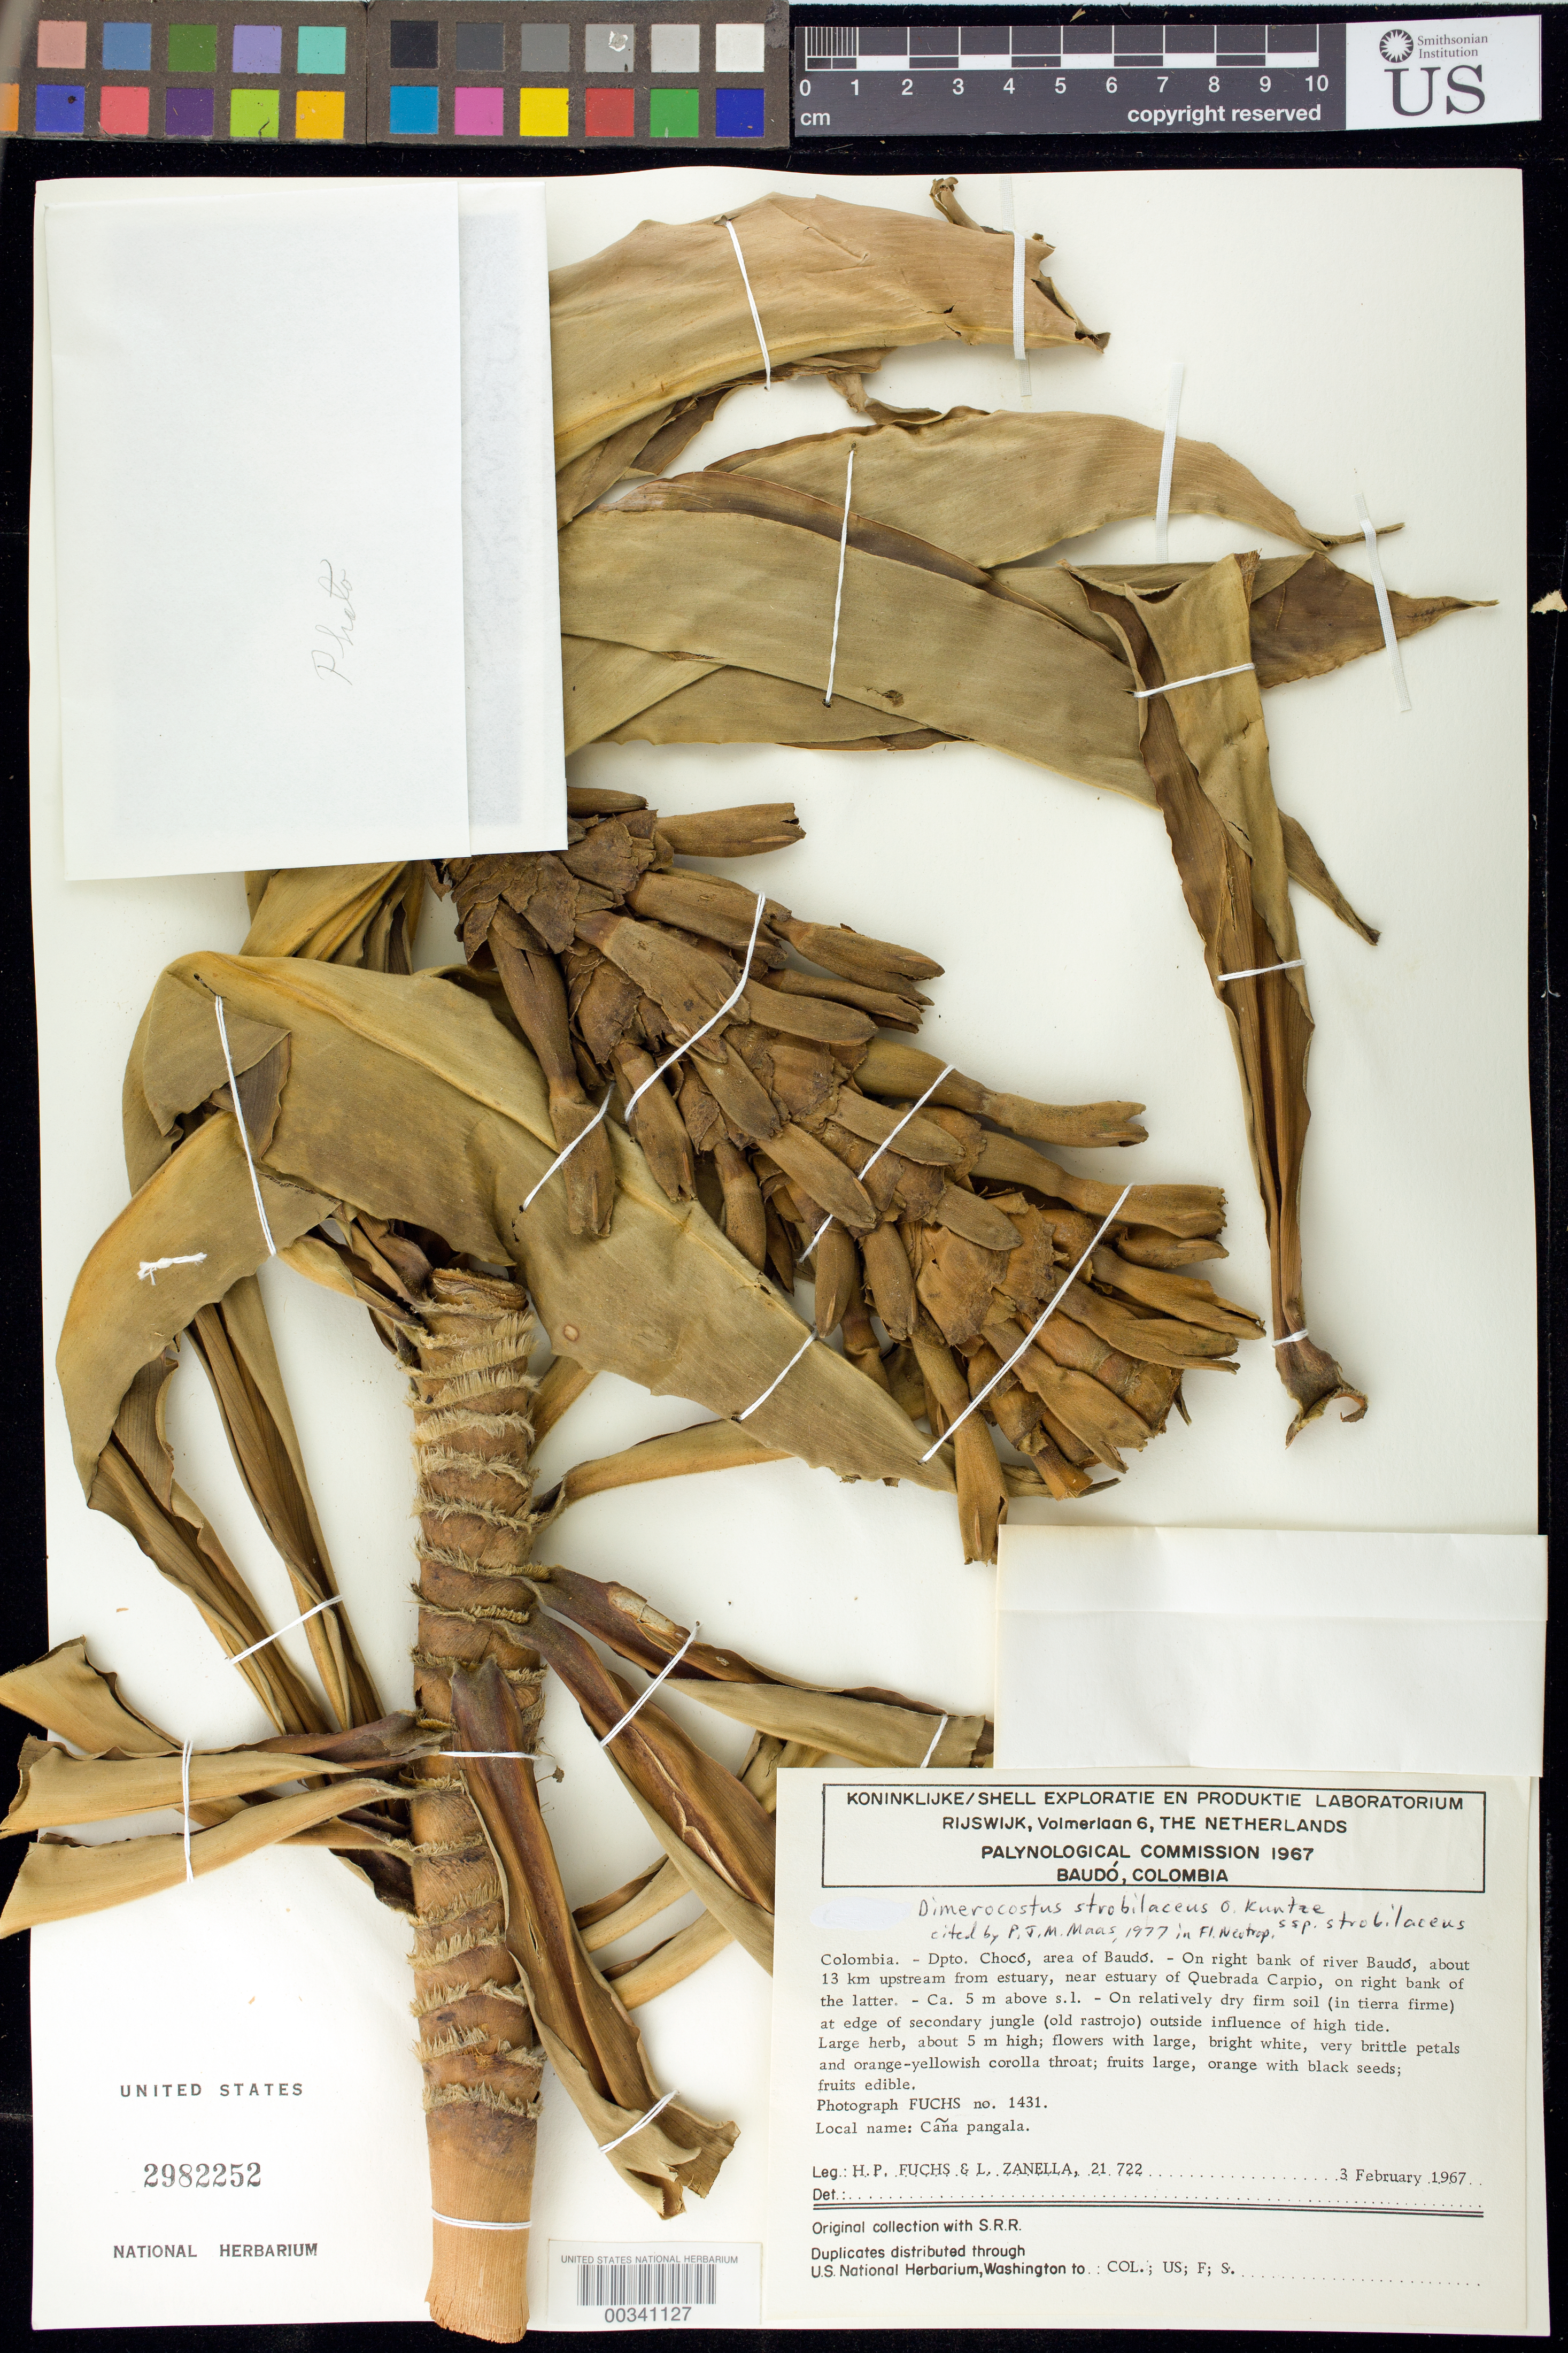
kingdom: Plantae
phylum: Tracheophyta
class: Liliopsida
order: Zingiberales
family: Costaceae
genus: Dimerocostus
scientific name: Dimerocostus strobilaceus subsp. strobilaceus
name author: Kuntze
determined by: Maas, Paul J. M.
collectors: H. P. Fuchs & L. Zanella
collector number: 21722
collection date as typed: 03 Feb 1967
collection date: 1967-02-03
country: Colombia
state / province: Chocó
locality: Area of Baudo, on right bank of River Baudo, about 13 km upstream from estuary, near estuary of Quebrada Carpio, ...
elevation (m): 5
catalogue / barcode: US 2982252